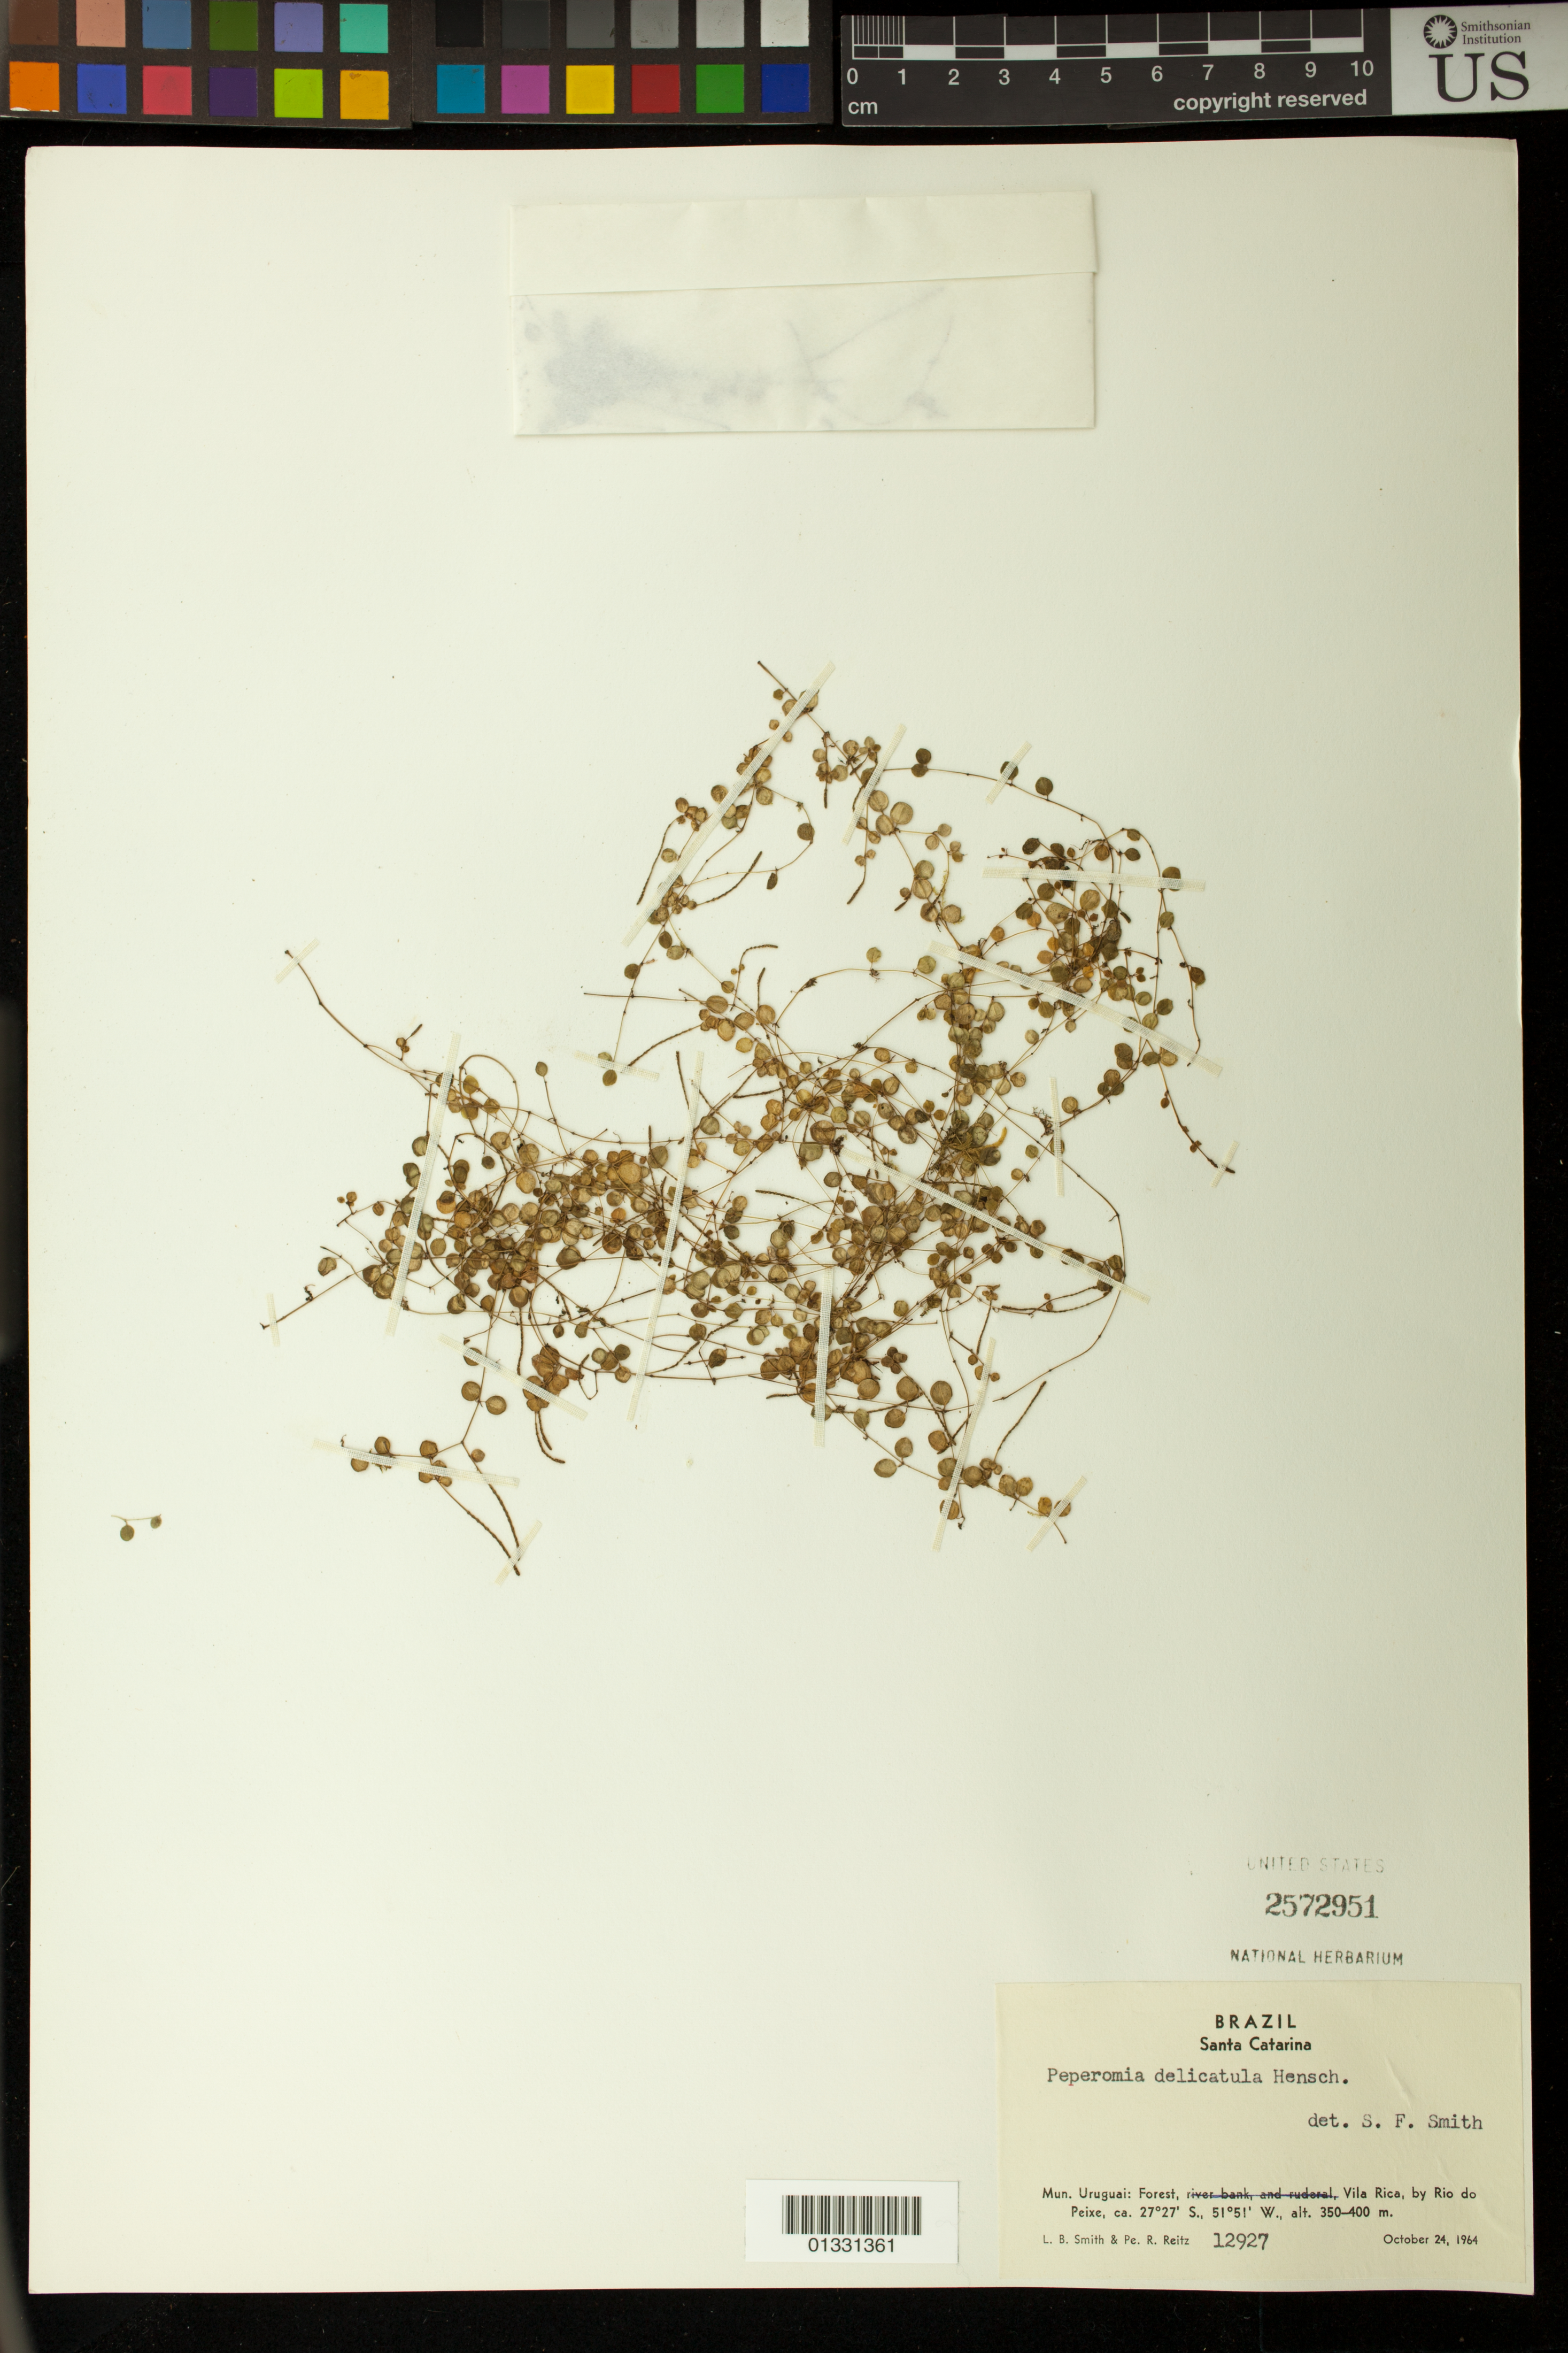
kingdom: Plantae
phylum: Tracheophyta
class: Magnoliopsida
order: Piperales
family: Piperaceae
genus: Peperomia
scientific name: Peperomia delicatula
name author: Henschen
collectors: L. Smith & R. Reitz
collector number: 12927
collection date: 1964-10-24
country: Brazil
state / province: Santa Catarina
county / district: Piratuba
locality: Vila Rica, by Rio do Peixe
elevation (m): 350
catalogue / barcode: US 2572951